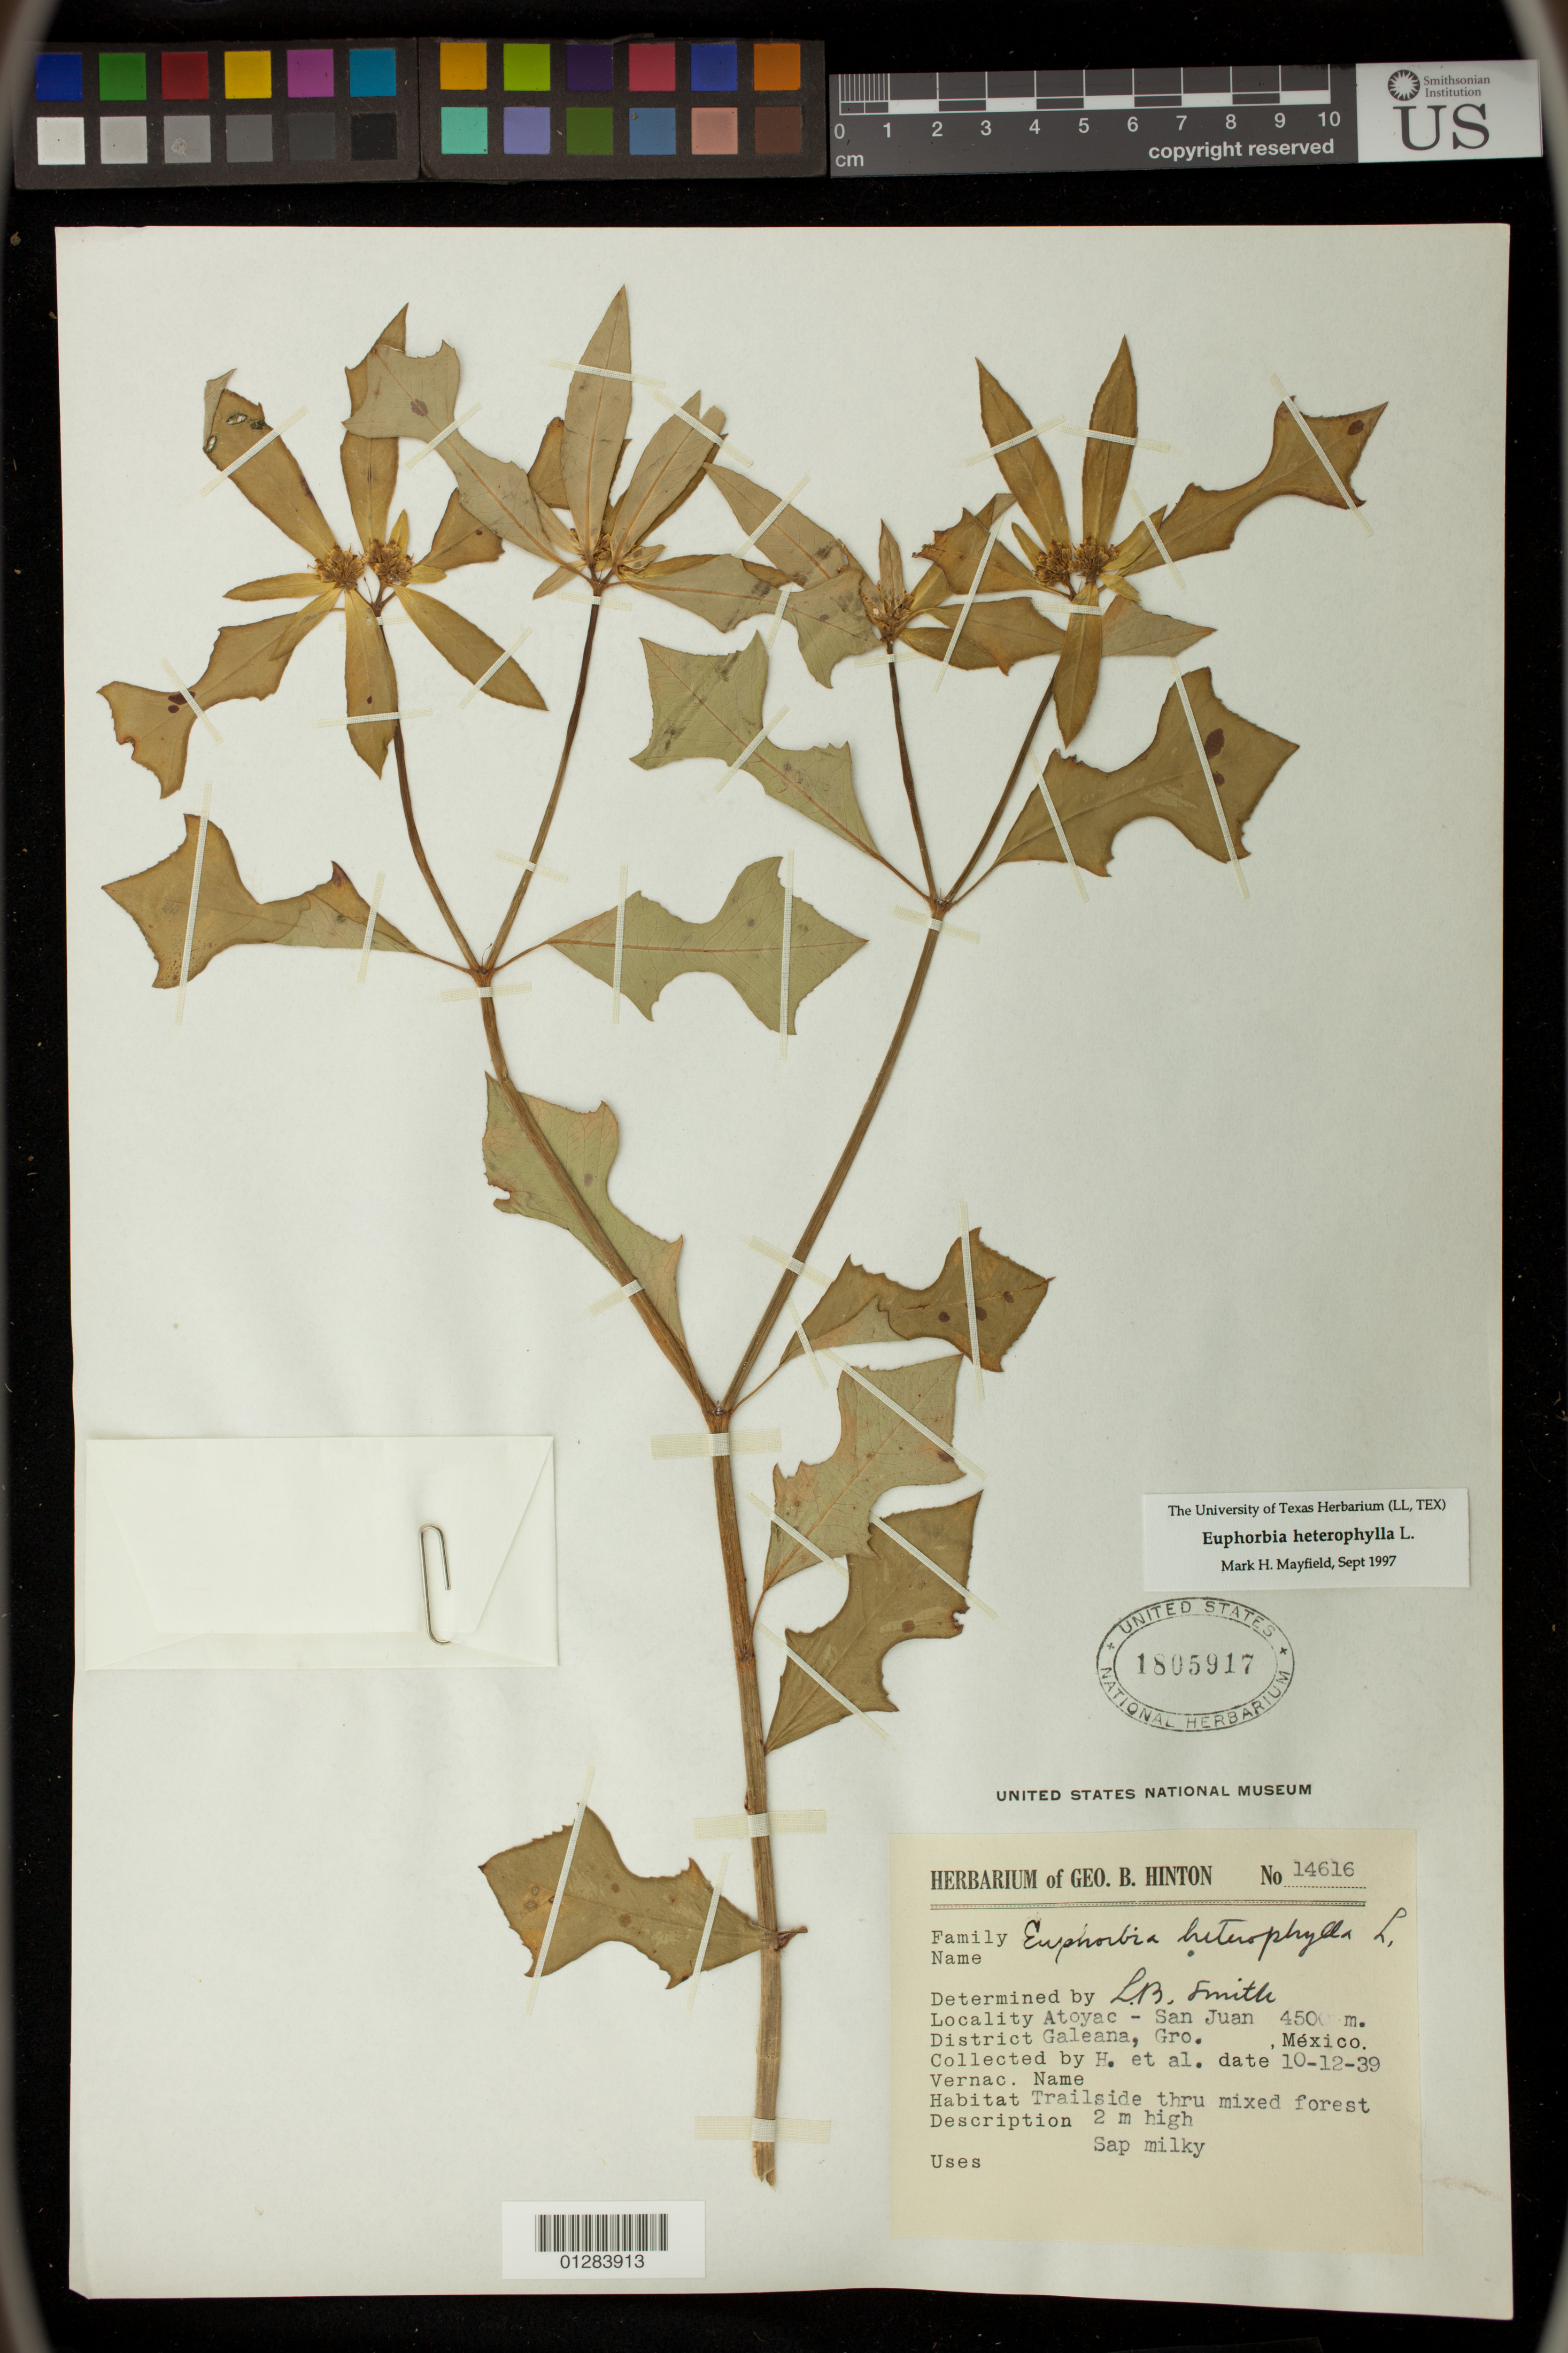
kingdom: Plantae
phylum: Tracheophyta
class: Magnoliopsida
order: Malpighiales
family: Euphorbiaceae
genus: Euphorbia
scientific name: Euphorbia heterophylla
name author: L.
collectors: G. B. Hinton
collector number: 14616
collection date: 1939-12-10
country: Mexico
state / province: Guerrero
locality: Atoyac - San Juan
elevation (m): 450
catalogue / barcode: US 1805917